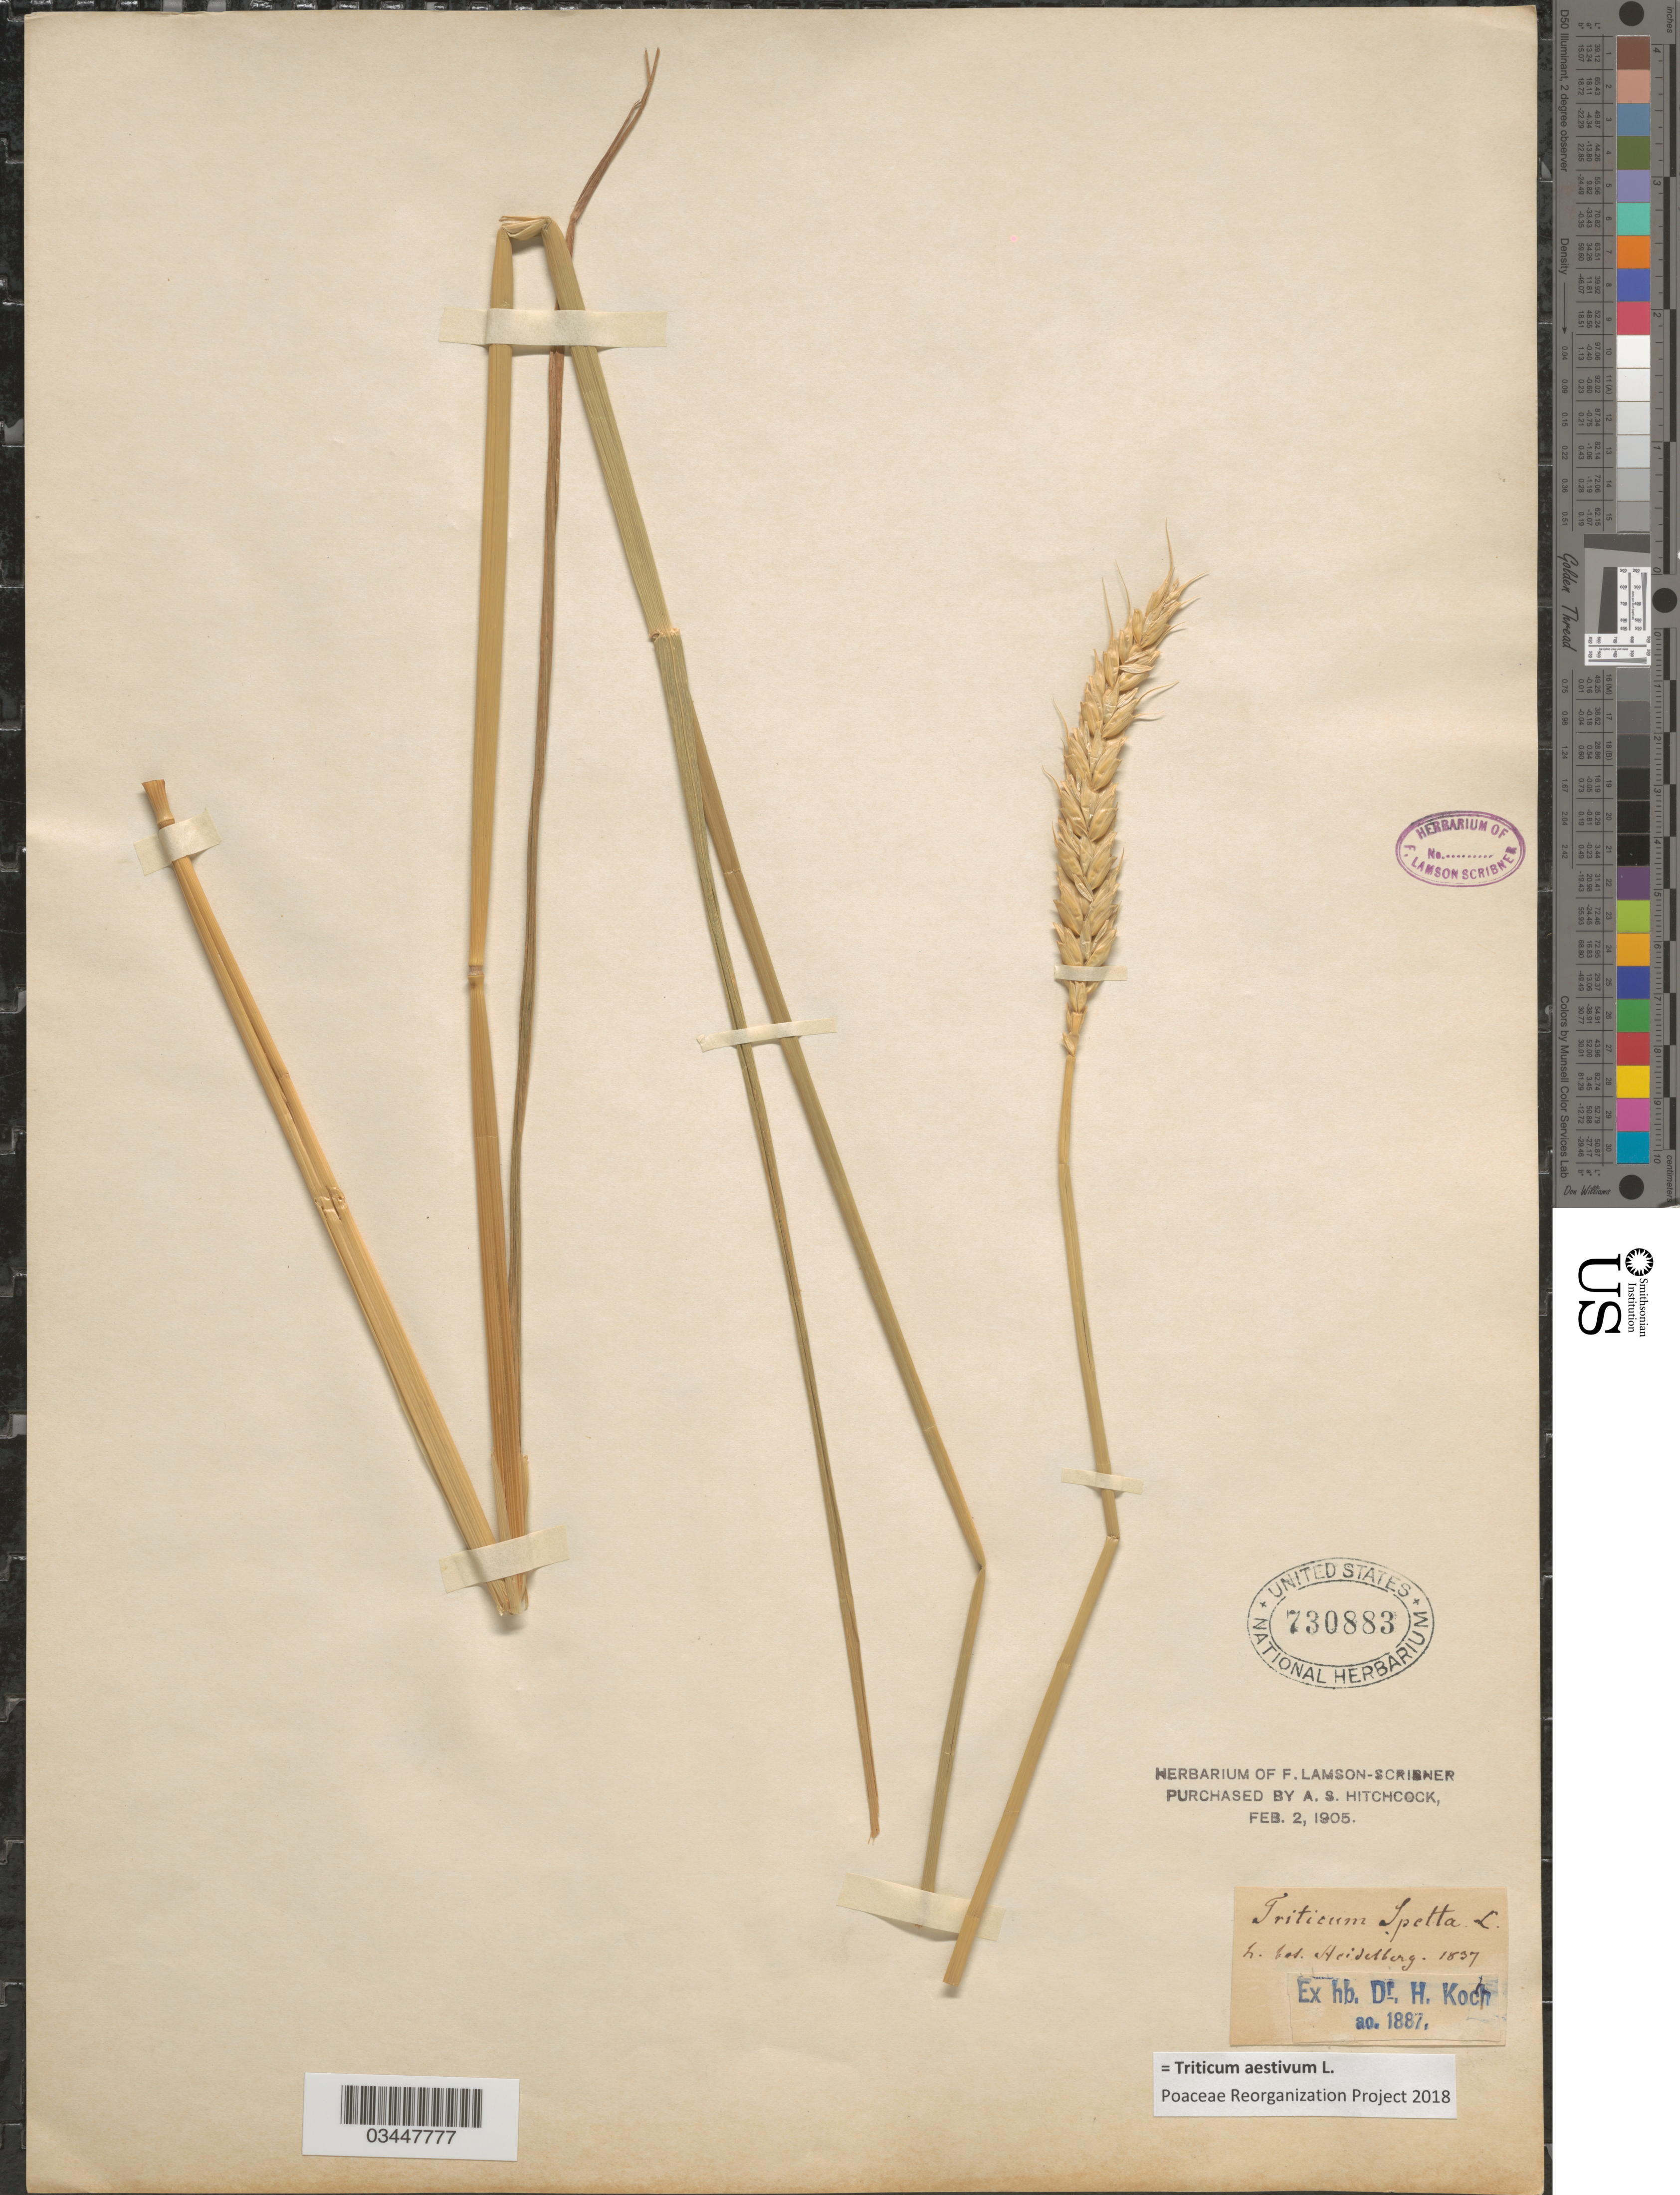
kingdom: Plantae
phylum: Tracheophyta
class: Liliopsida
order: Poales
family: Poaceae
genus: Triticum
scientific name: Triticum aestivum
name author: L.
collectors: Ex herb. H. Koch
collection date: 1937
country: Germany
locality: H. bot. Heidelberg.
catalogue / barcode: US 730883